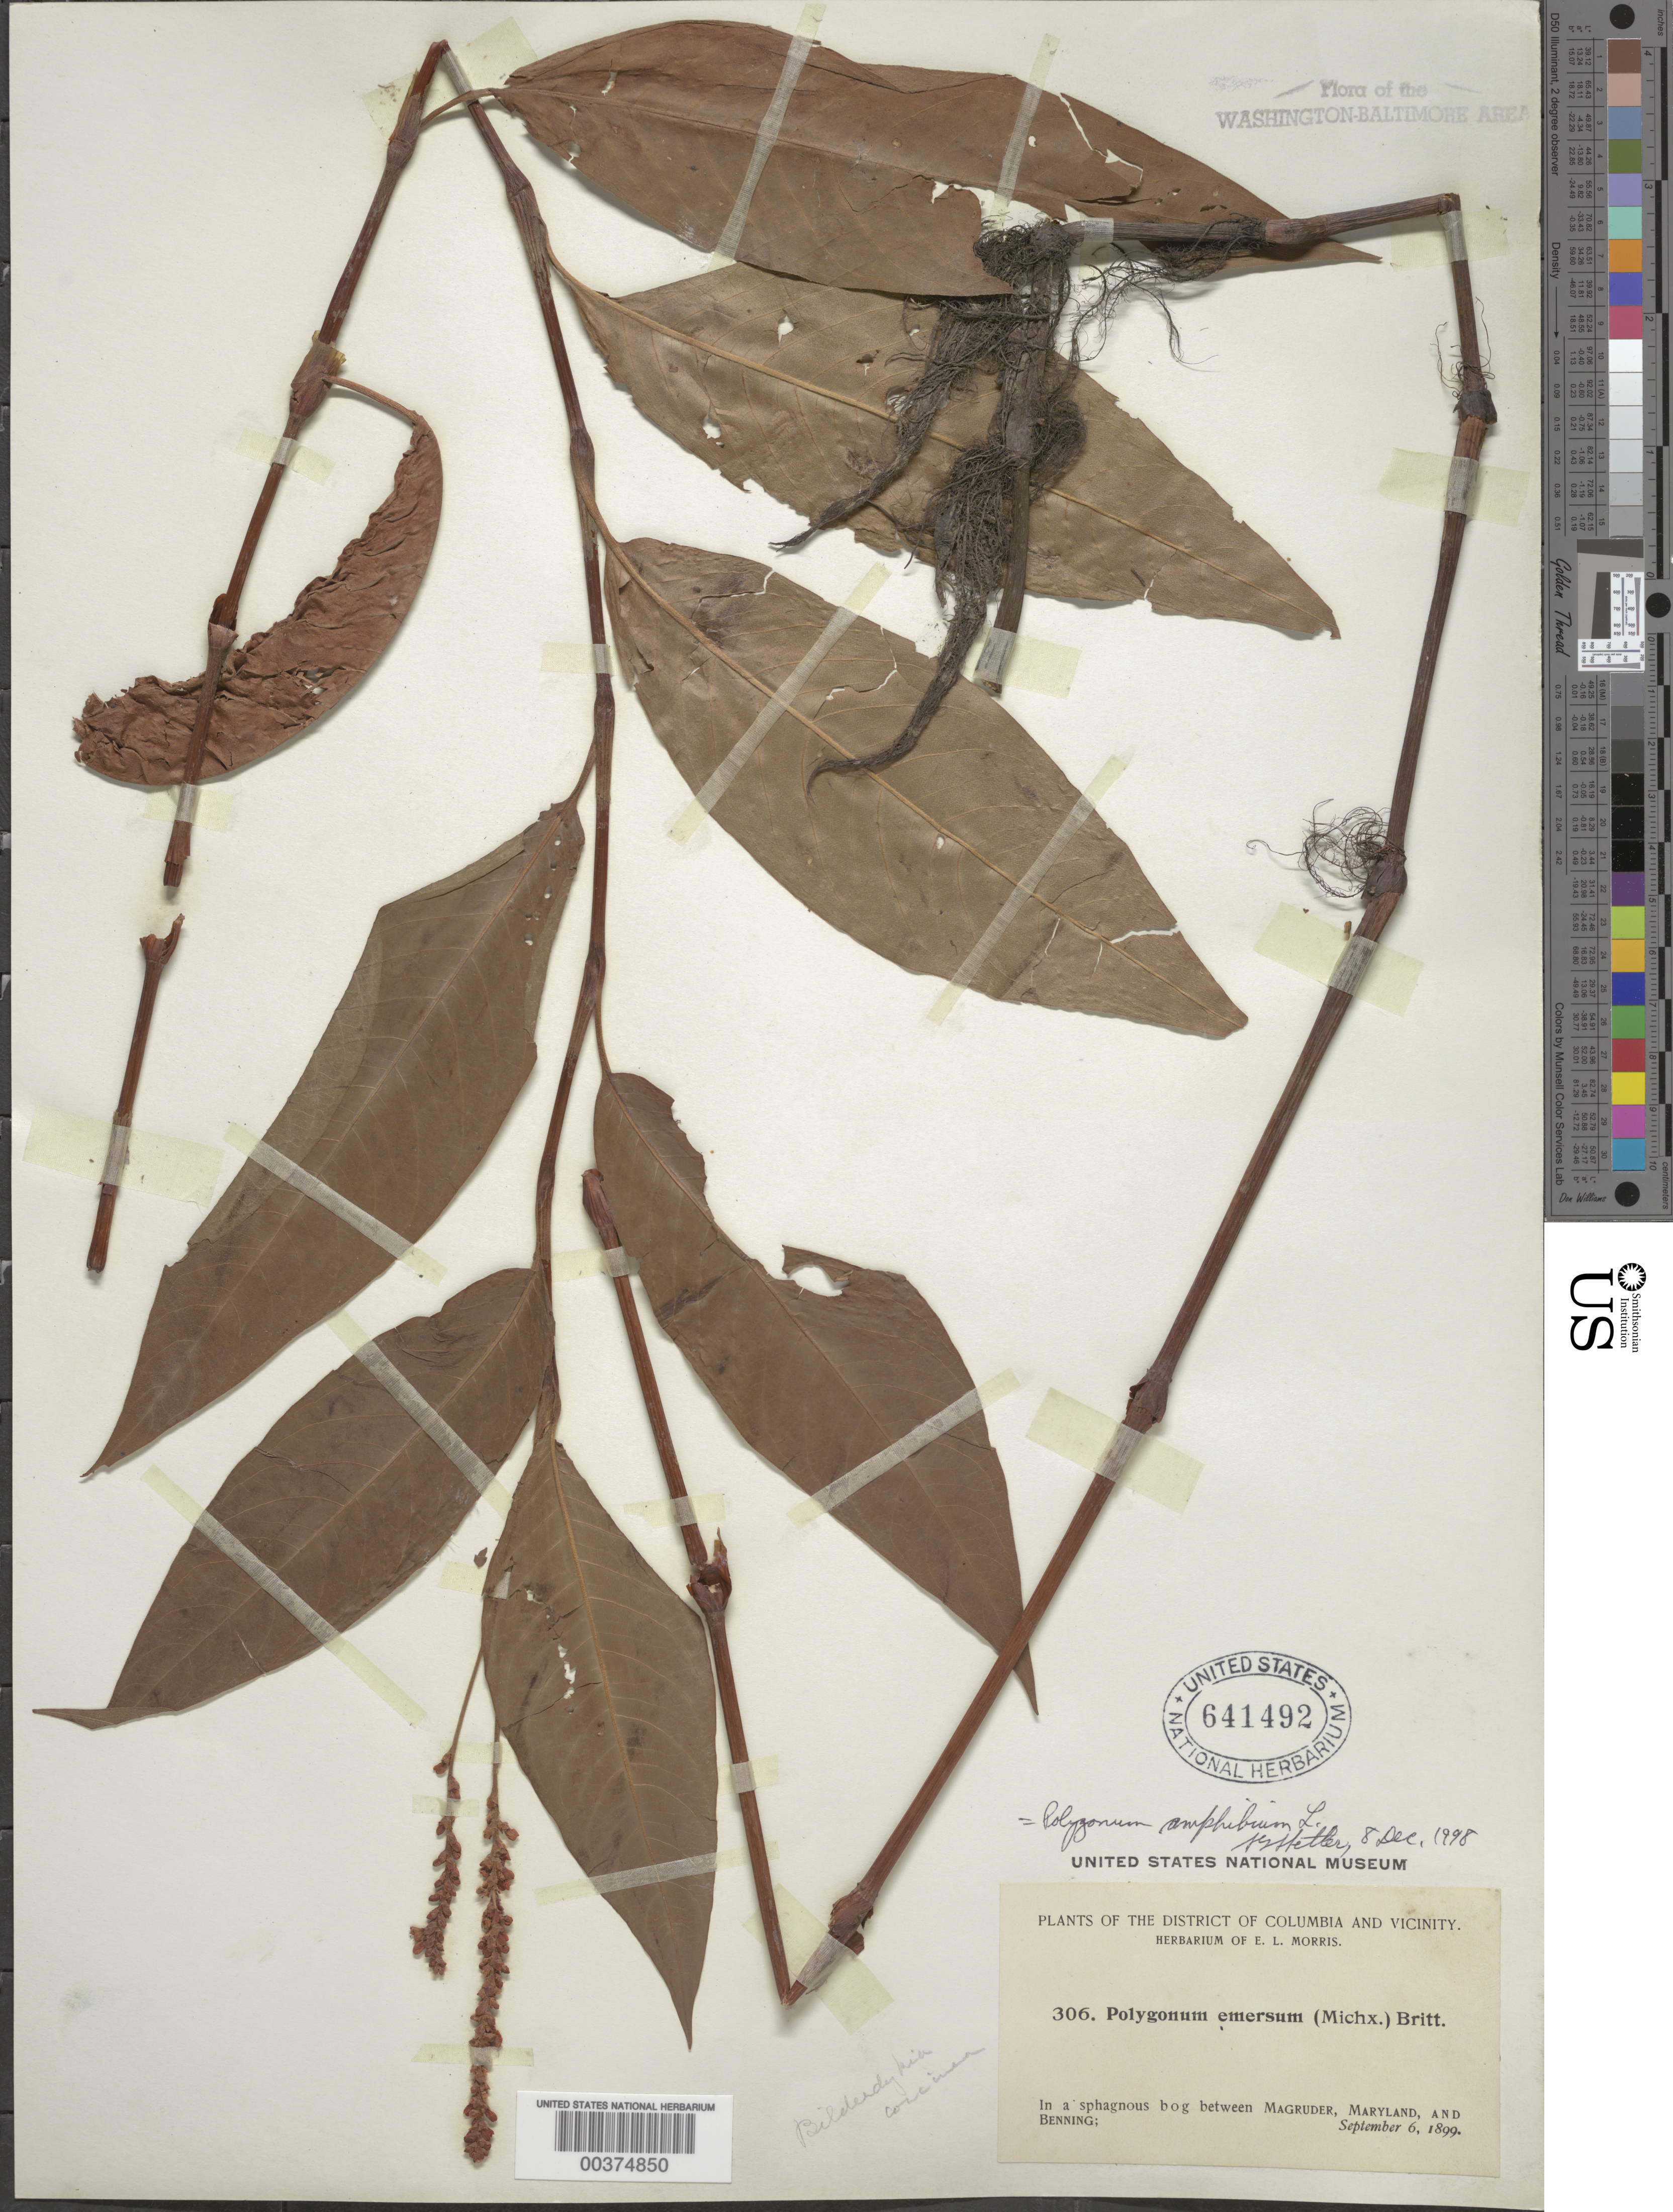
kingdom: Plantae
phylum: Tracheophyta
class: Magnoliopsida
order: Caryophyllales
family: Polygonaceae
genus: Persicaria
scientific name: Persicaria coccinea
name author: (Muhl. ex Willd.) Greene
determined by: Atha, D. E.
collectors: E. L. Morris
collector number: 306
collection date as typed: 06 Sep 1899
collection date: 1899-09-06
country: United States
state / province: District of Columbia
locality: Between Magruder, MD. and Benning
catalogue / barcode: US 641492